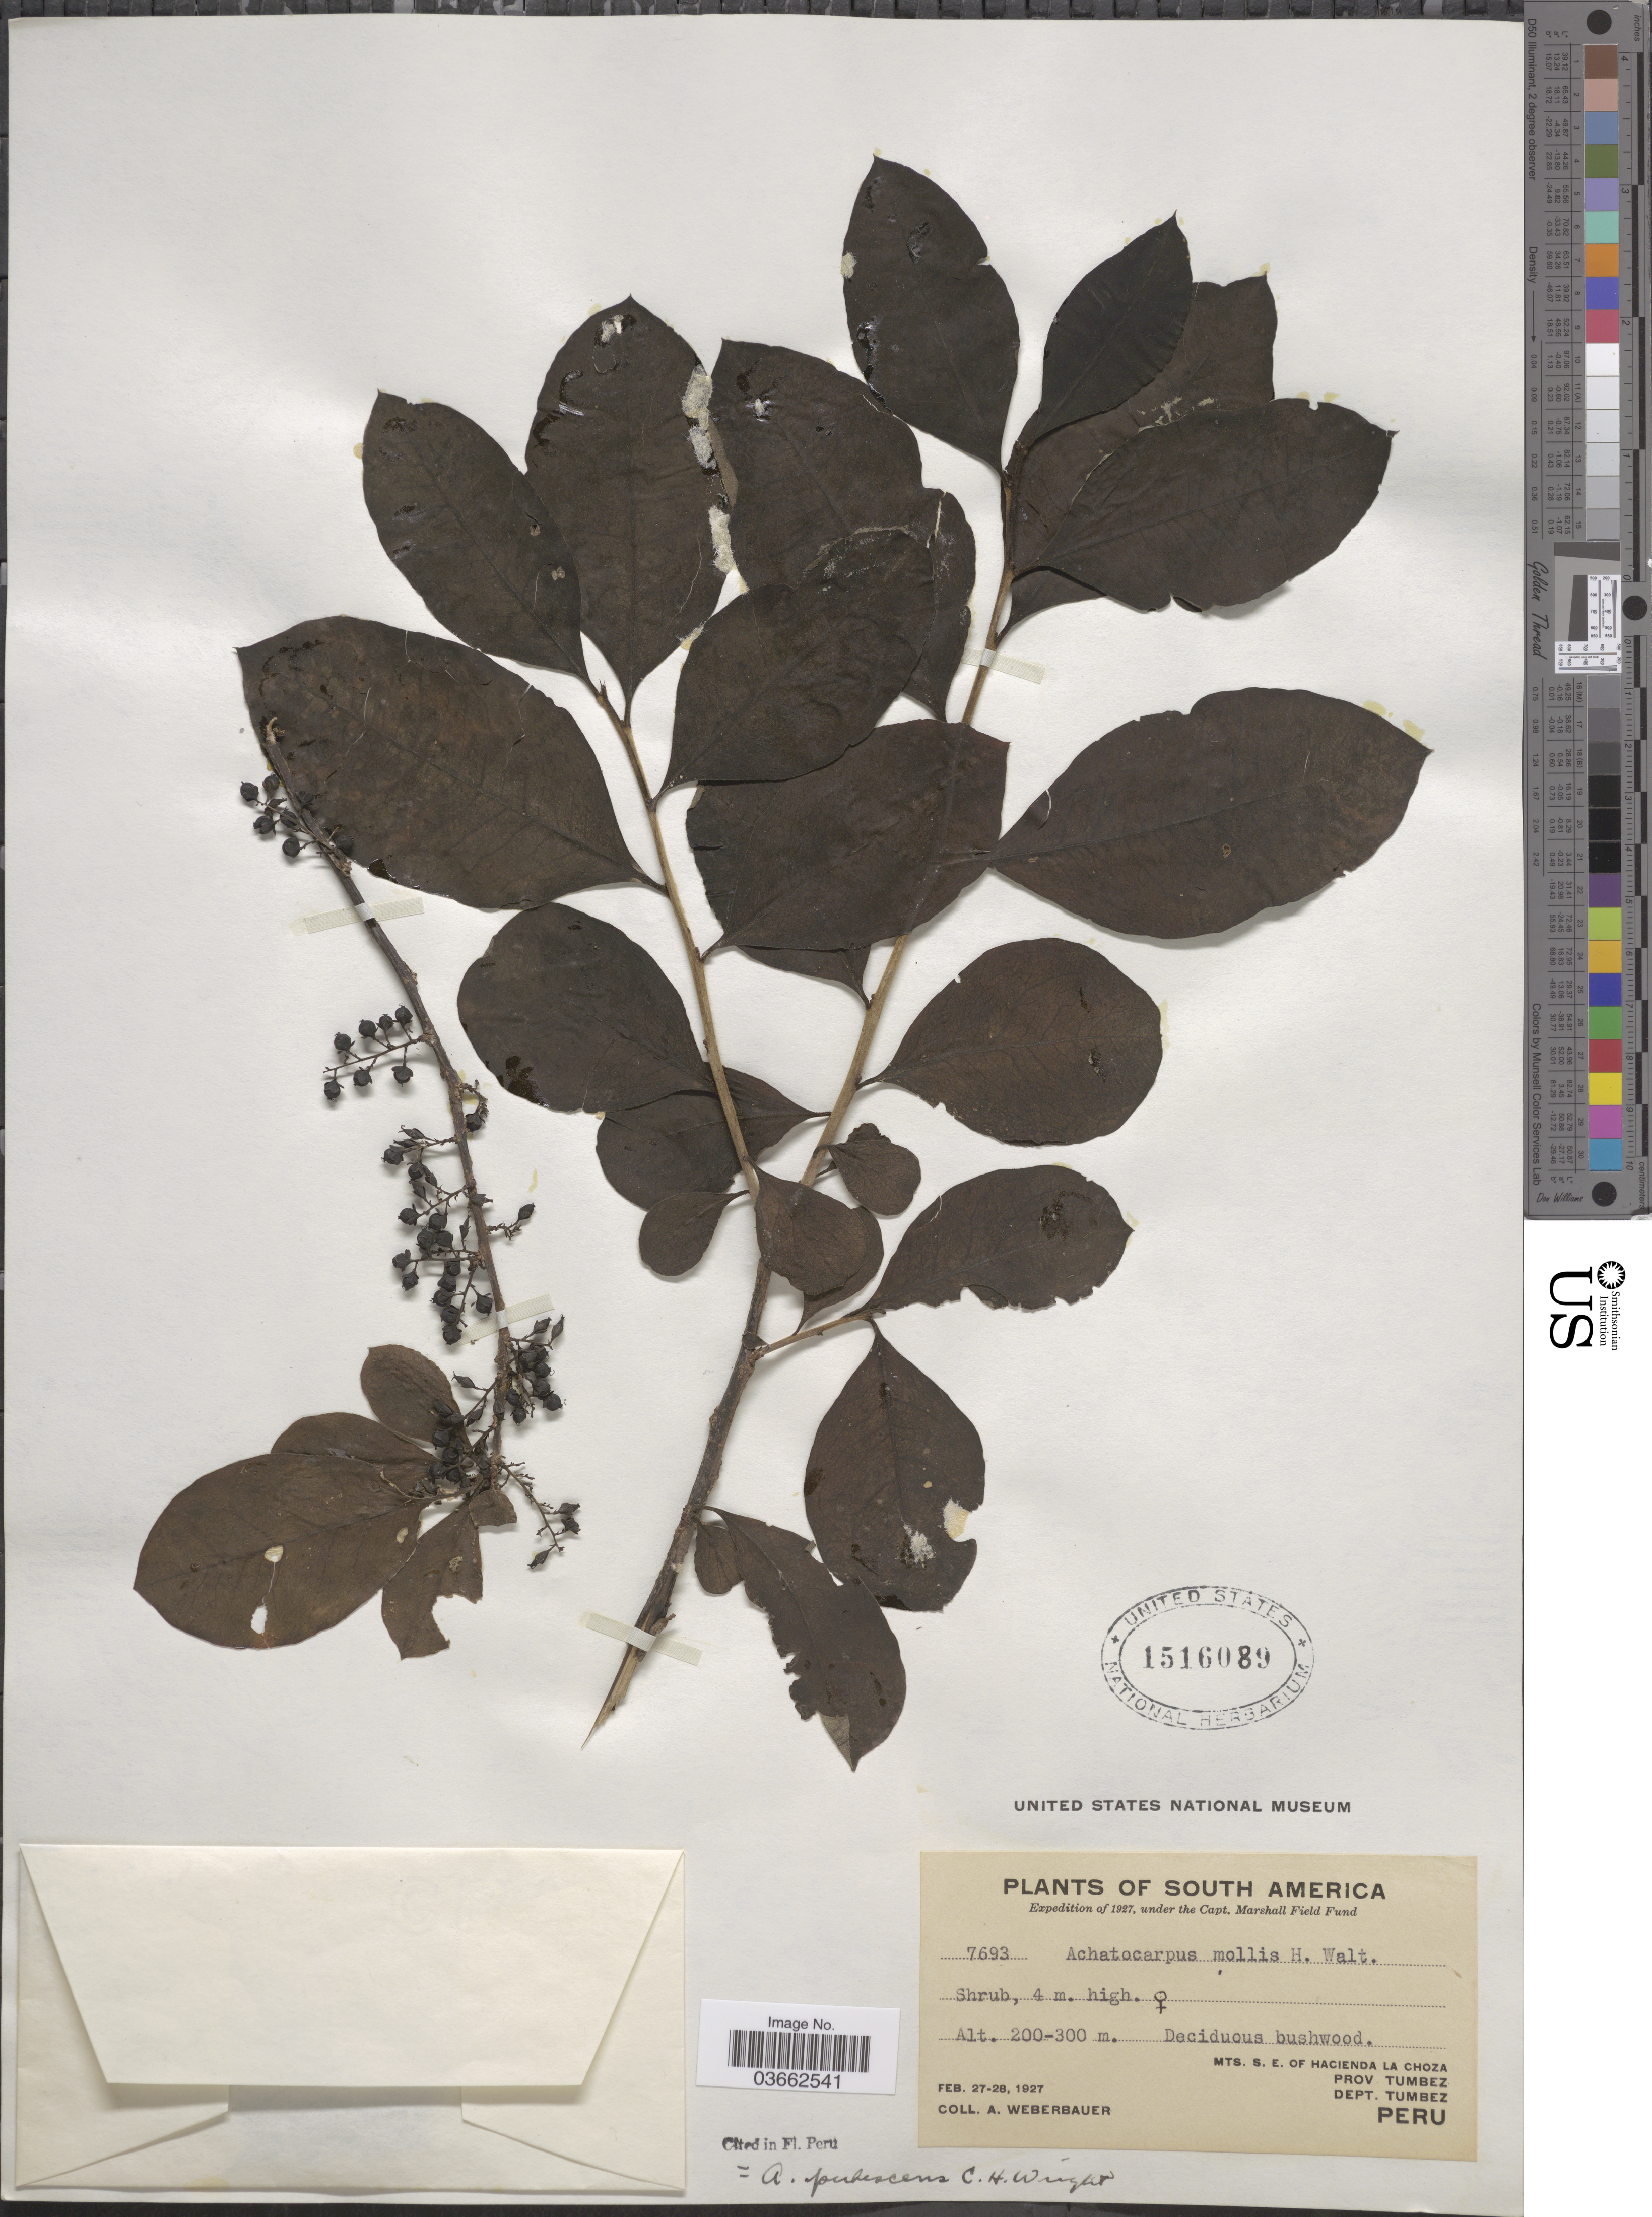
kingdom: Plantae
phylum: Tracheophyta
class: Magnoliopsida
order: Caryophyllales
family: Achatocarpaceae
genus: Achatocarpus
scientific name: Achatocarpus pubescens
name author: C.H. Wright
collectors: A. Weberbauer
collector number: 7693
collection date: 1927-02-27/1927-02-28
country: Peru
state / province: Tumbes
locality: Mts. S.E. of Hacienda La Choza, Dept. Tumbez.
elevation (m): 200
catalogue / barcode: US 1516089